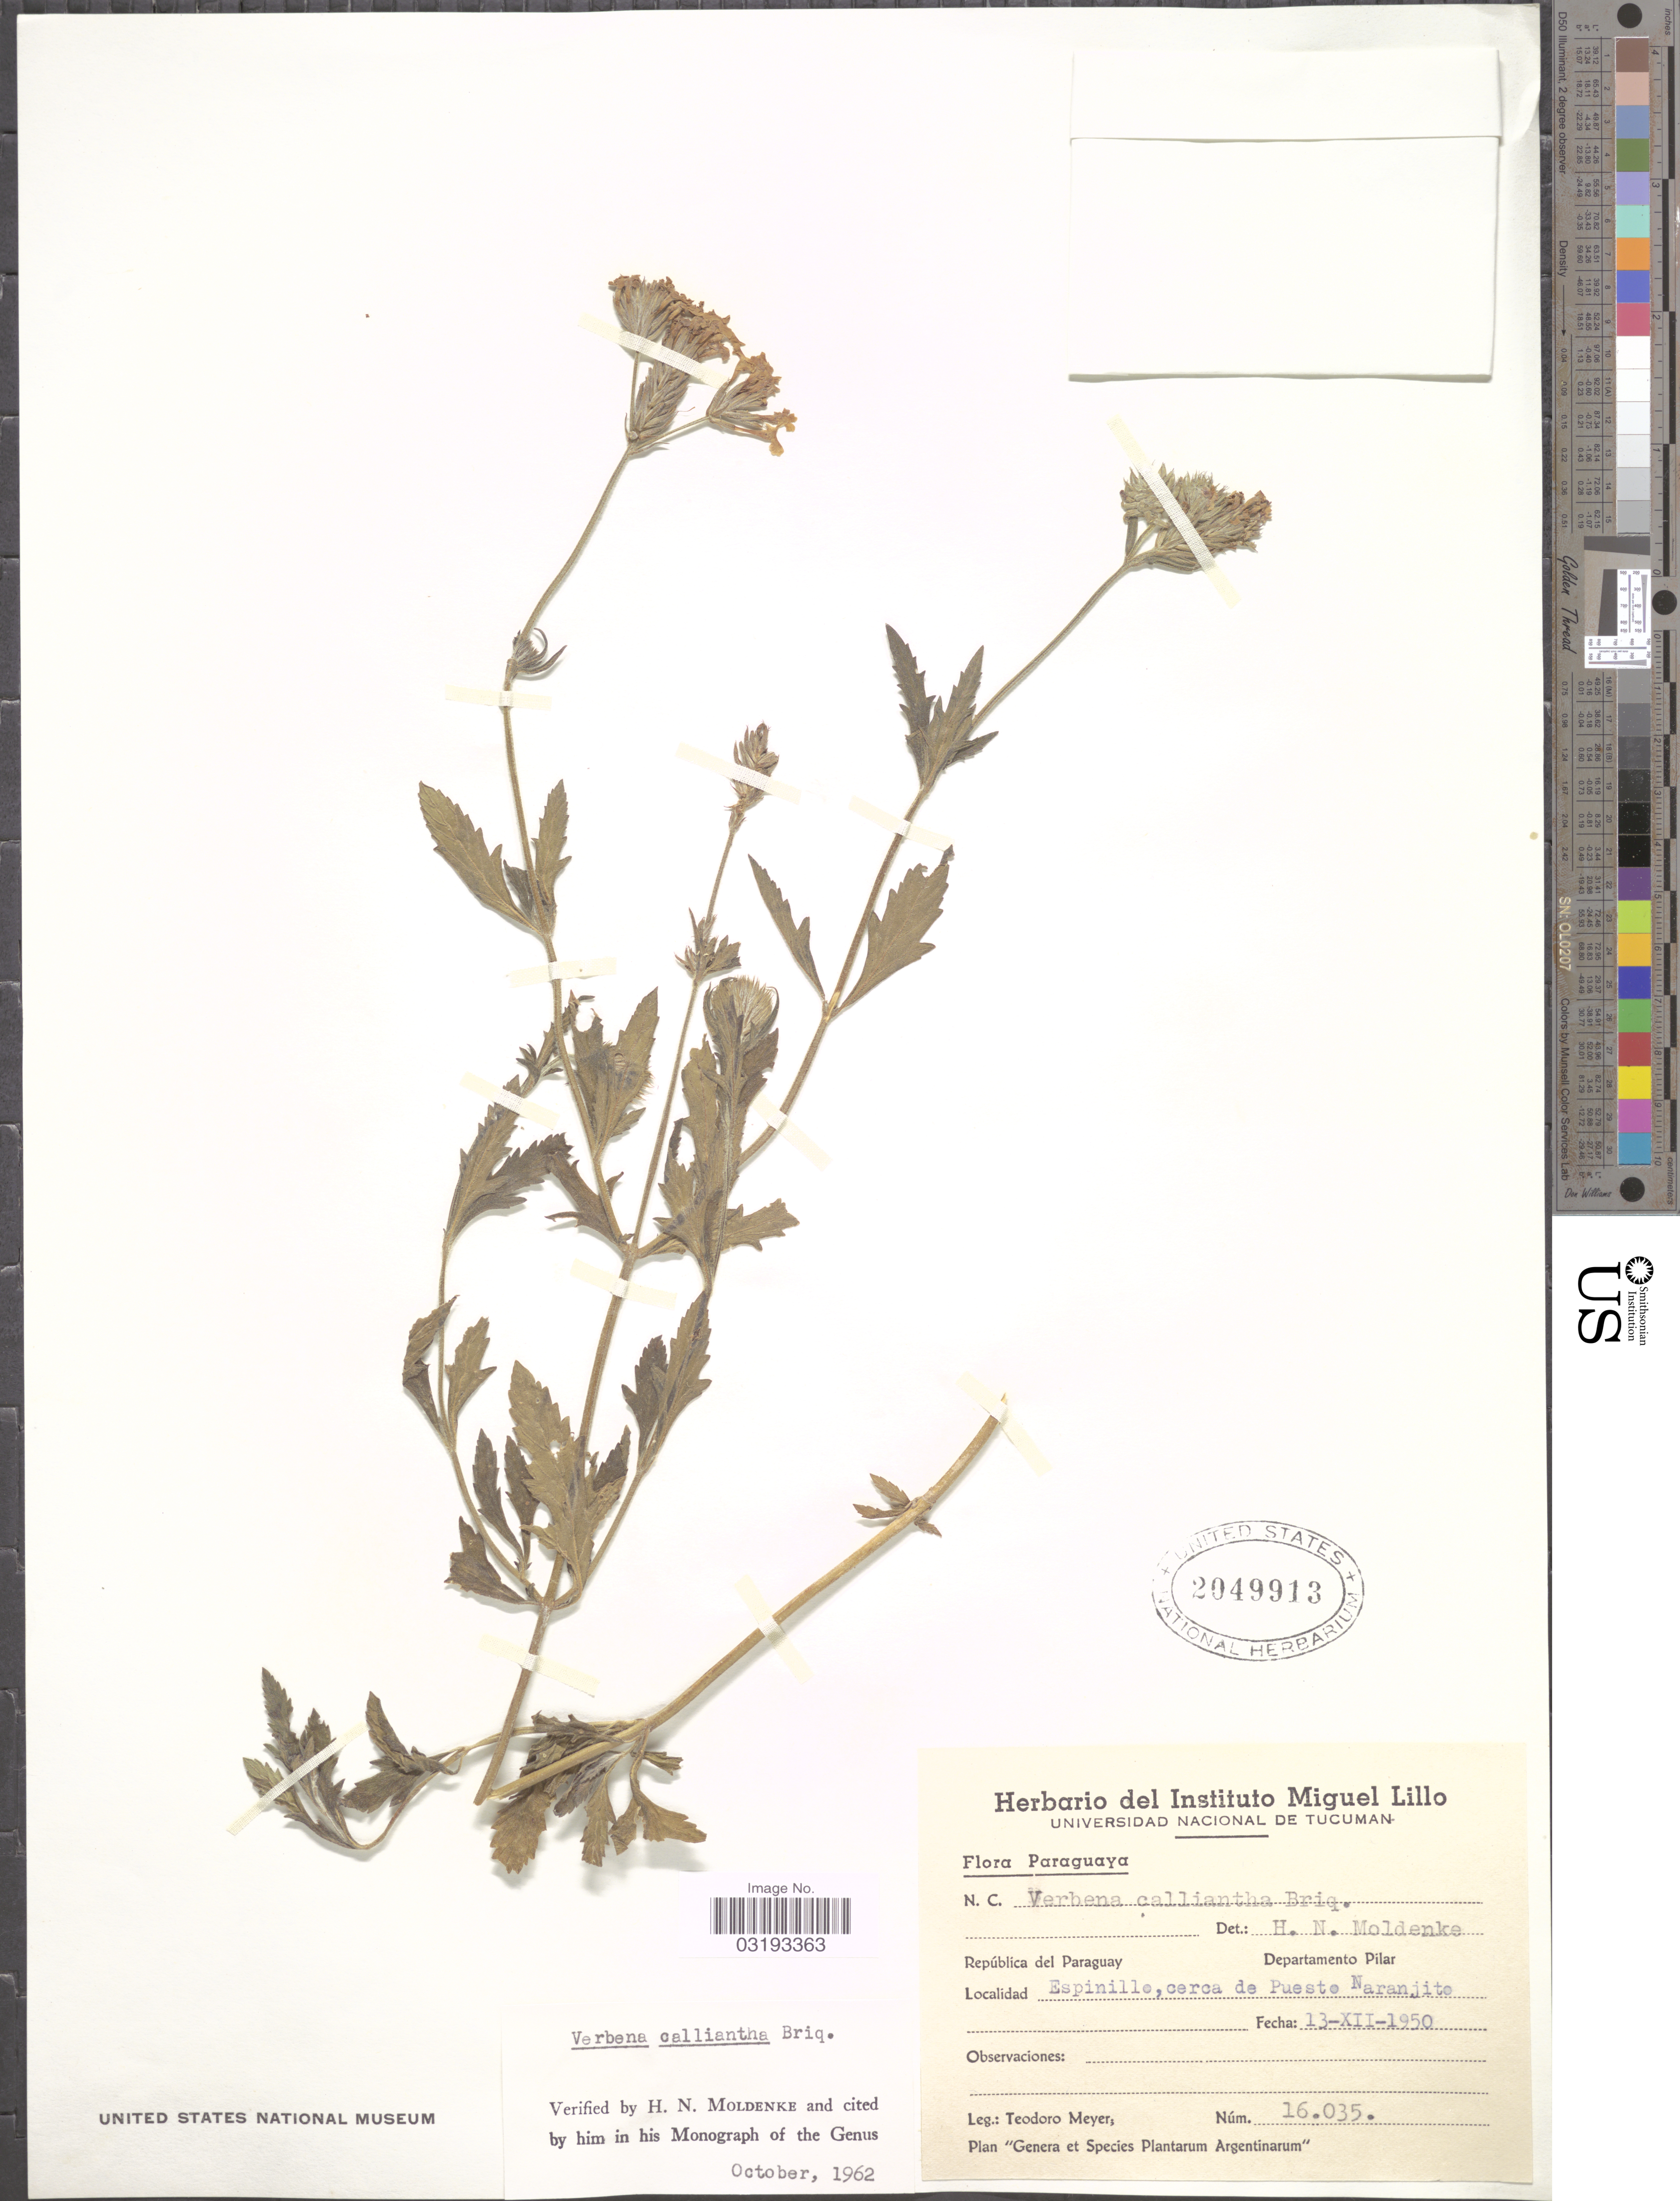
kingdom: Plantae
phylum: Tracheophyta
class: Magnoliopsida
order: Lamiales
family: Verbenaceae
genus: Verbena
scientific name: Verbena calliantha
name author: Briq.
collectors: T. Meyer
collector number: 16035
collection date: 1950-12-13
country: Paraguay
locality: República del Paraguay. Departamento Pilar. Espinillo, cerca de Puesto Naranjito.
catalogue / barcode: US 2049913